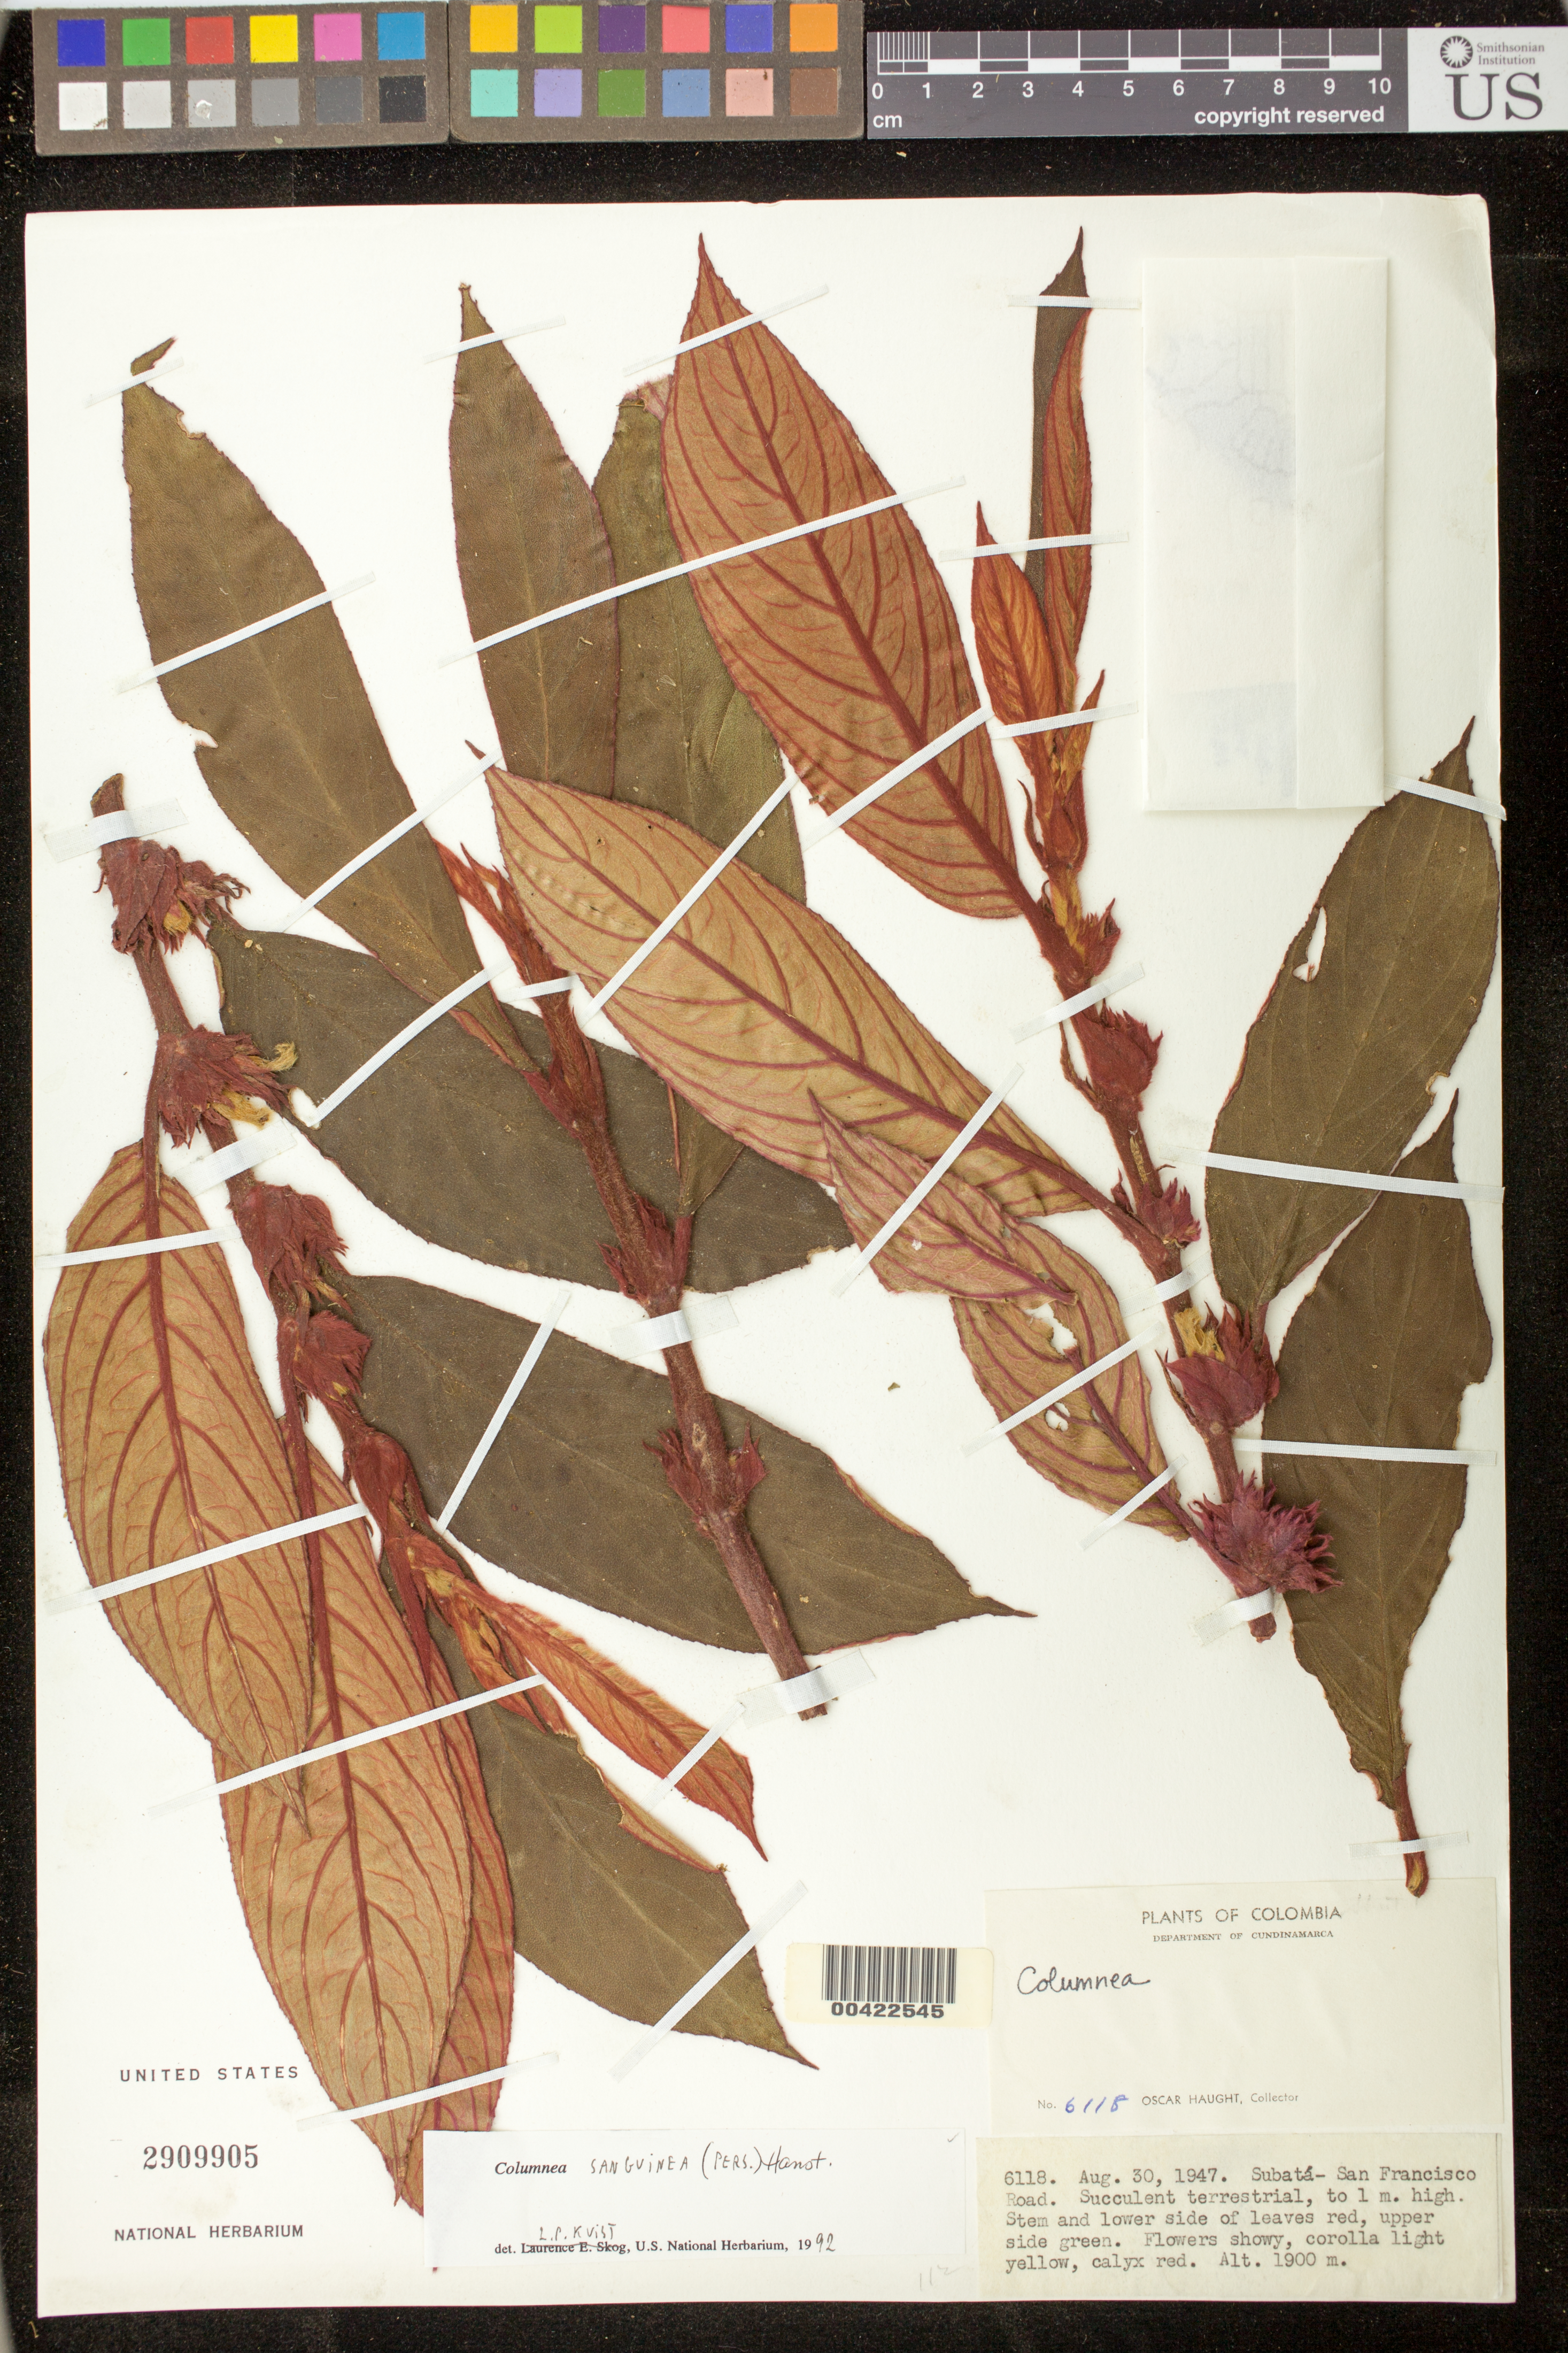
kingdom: Plantae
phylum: Tracheophyta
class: Magnoliopsida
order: Lamiales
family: Gesneriaceae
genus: Columnea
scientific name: Columnea sanguinea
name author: (Pers.) Hanst.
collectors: O. L. Haught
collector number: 6118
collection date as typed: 30 Aug 1947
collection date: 1947-08-30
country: Colombia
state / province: Cundinamarca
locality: San Francisco road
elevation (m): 1900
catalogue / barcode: US 2909905